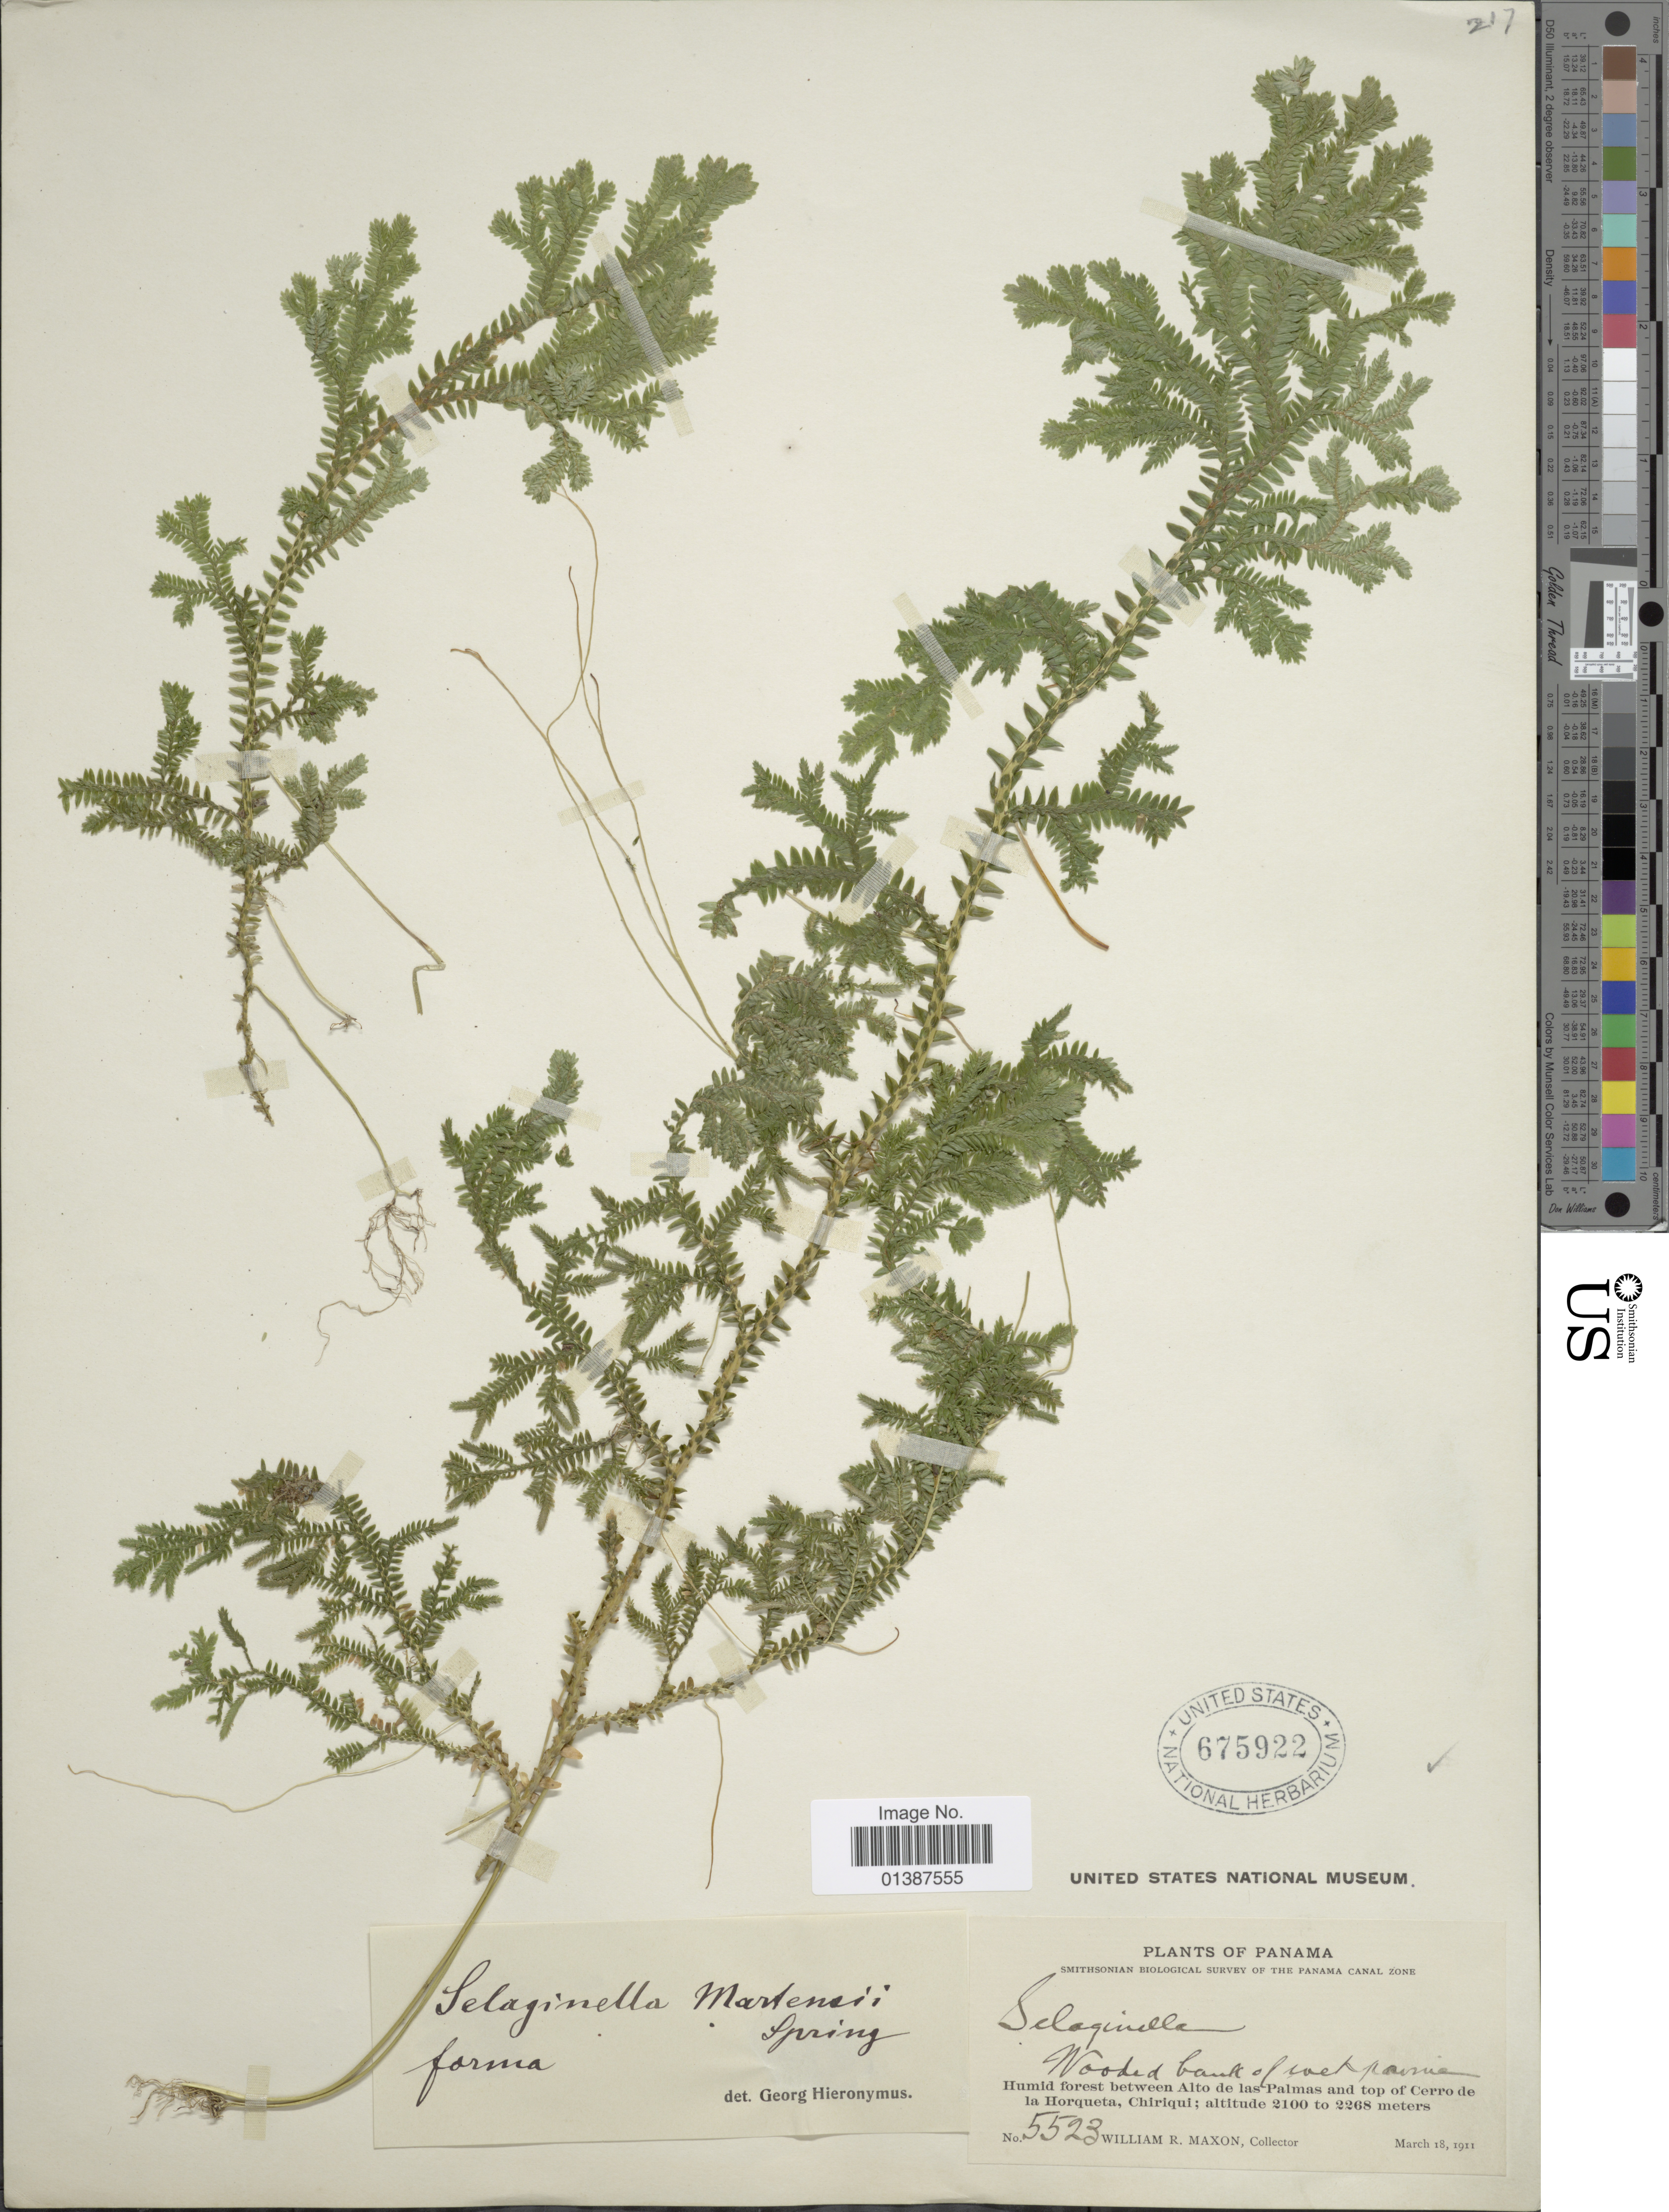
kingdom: Plantae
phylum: Tracheophyta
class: Lycopodiopsida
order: Selaginellales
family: Selaginellaceae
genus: Selaginella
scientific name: Selaginella estrellensis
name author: Hieron.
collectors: W. R. Maxon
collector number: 5523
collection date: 1911-03-18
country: Panama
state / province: Chiriqui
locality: Humid forest between Alto de las Palmas and top of cerro de la Horqueta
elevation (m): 2100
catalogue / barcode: US 675922